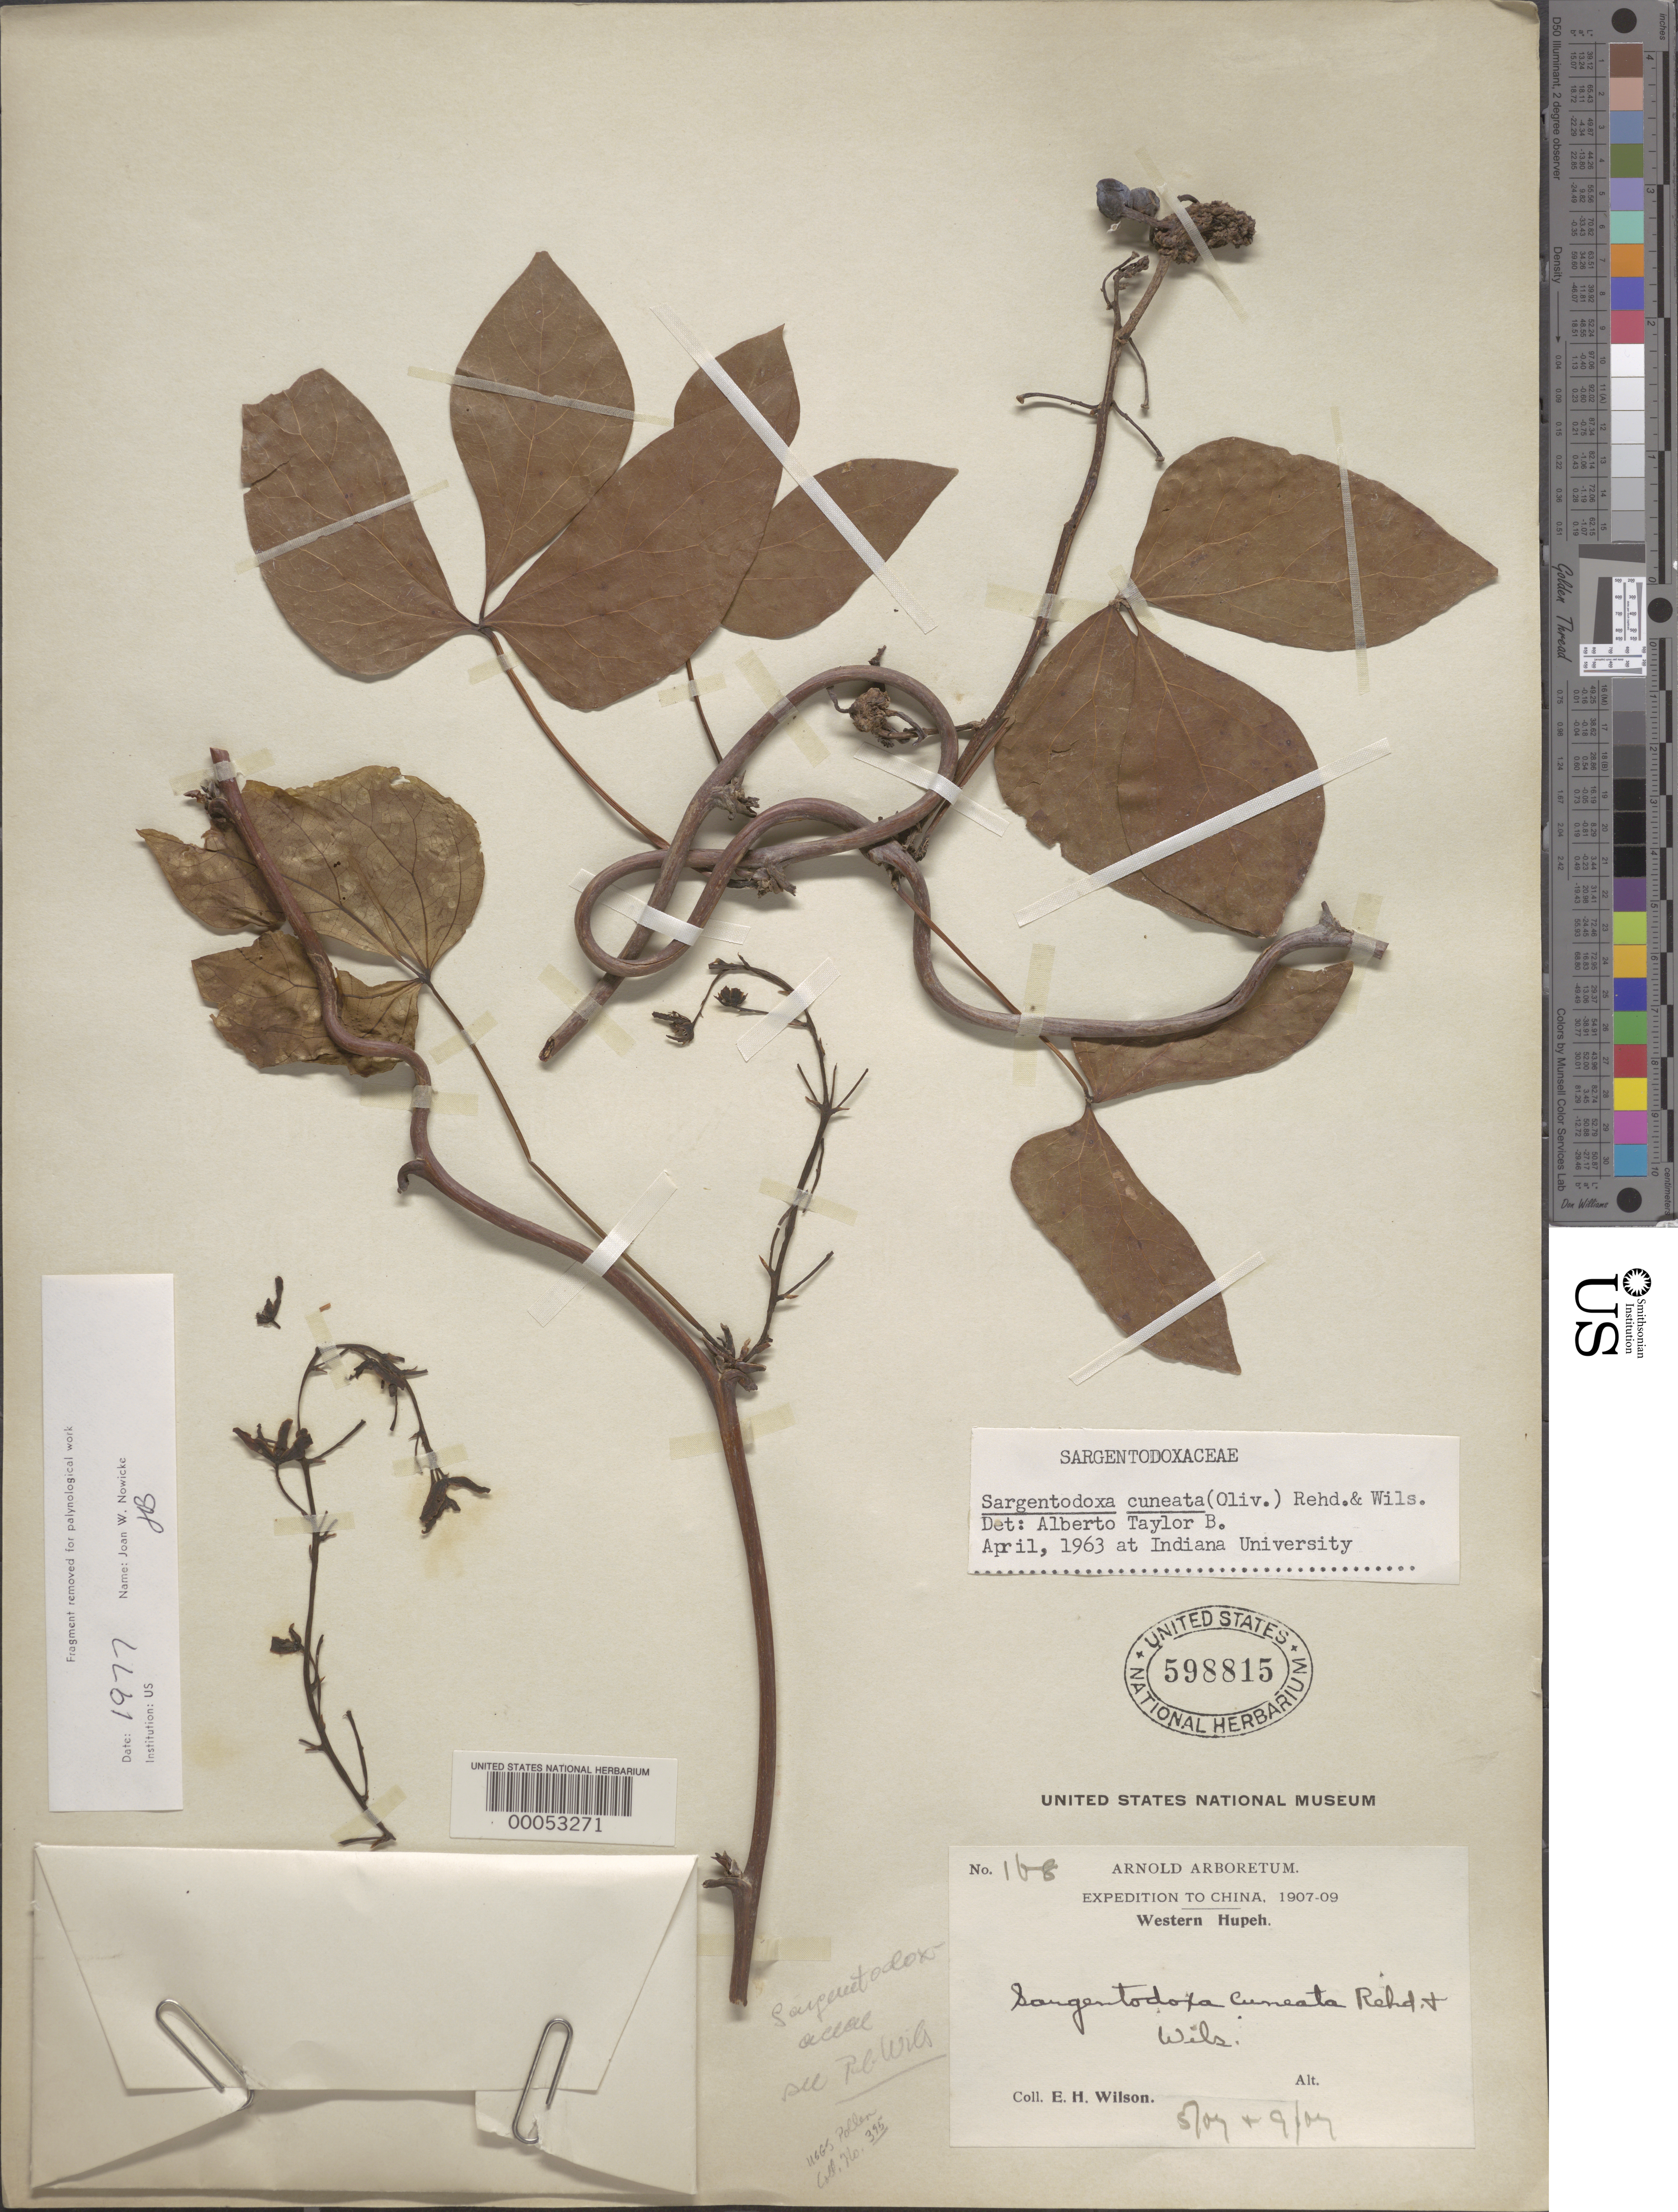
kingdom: Plantae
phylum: Tracheophyta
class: Magnoliopsida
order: Ranunculales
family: Lardizabalaceae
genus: Sargentodoxa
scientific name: Sargentodoxa cuneata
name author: (Oliv.) Rehder & E.H. Wilson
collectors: E. H. Wilson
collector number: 168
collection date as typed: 05 Jul 1907 and 09 Jul 1907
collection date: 1907-07-05,1907-07-09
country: China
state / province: Hubei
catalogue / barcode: US 598815